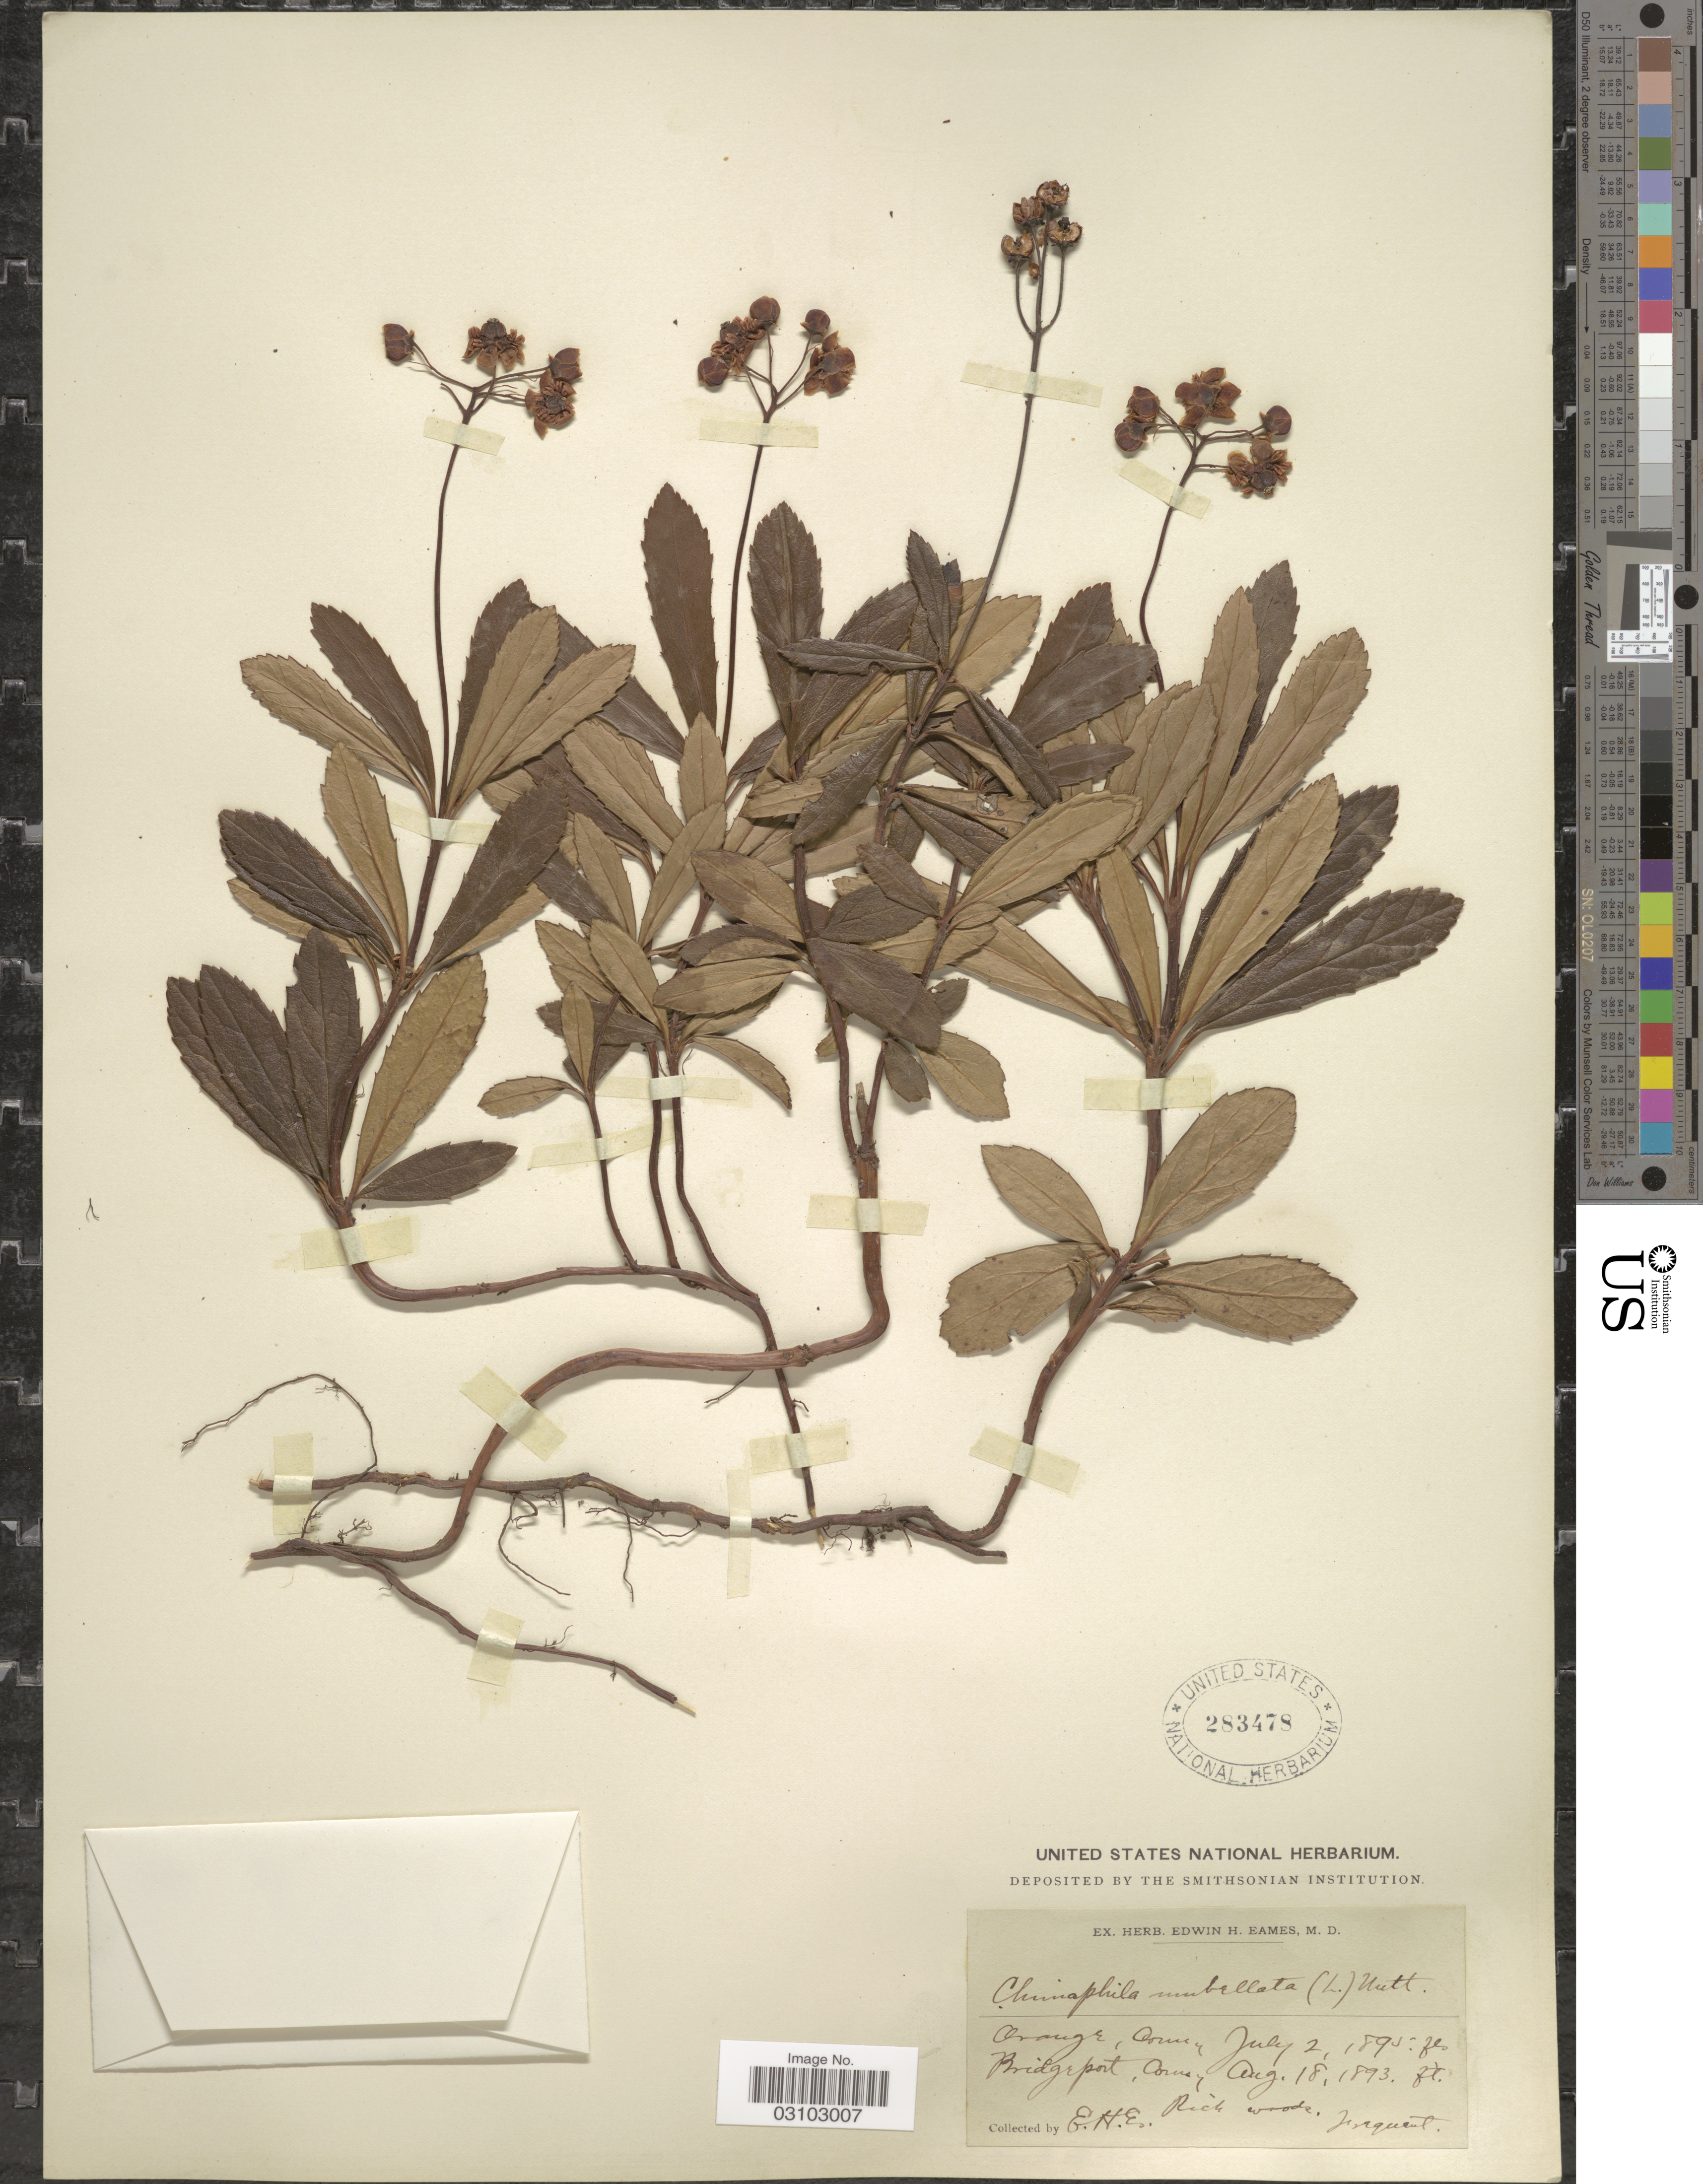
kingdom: Plantae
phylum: Tracheophyta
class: Magnoliopsida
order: Ericales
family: Ericaceae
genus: Chimaphila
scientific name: Chimaphila umbellata subsp. occidentalis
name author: (Rydb.) Hultén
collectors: E. H. Eames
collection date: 1893-08-18/1895-07-02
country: United States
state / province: Connecticut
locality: Orange, Bridgeport.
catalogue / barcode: US 283478